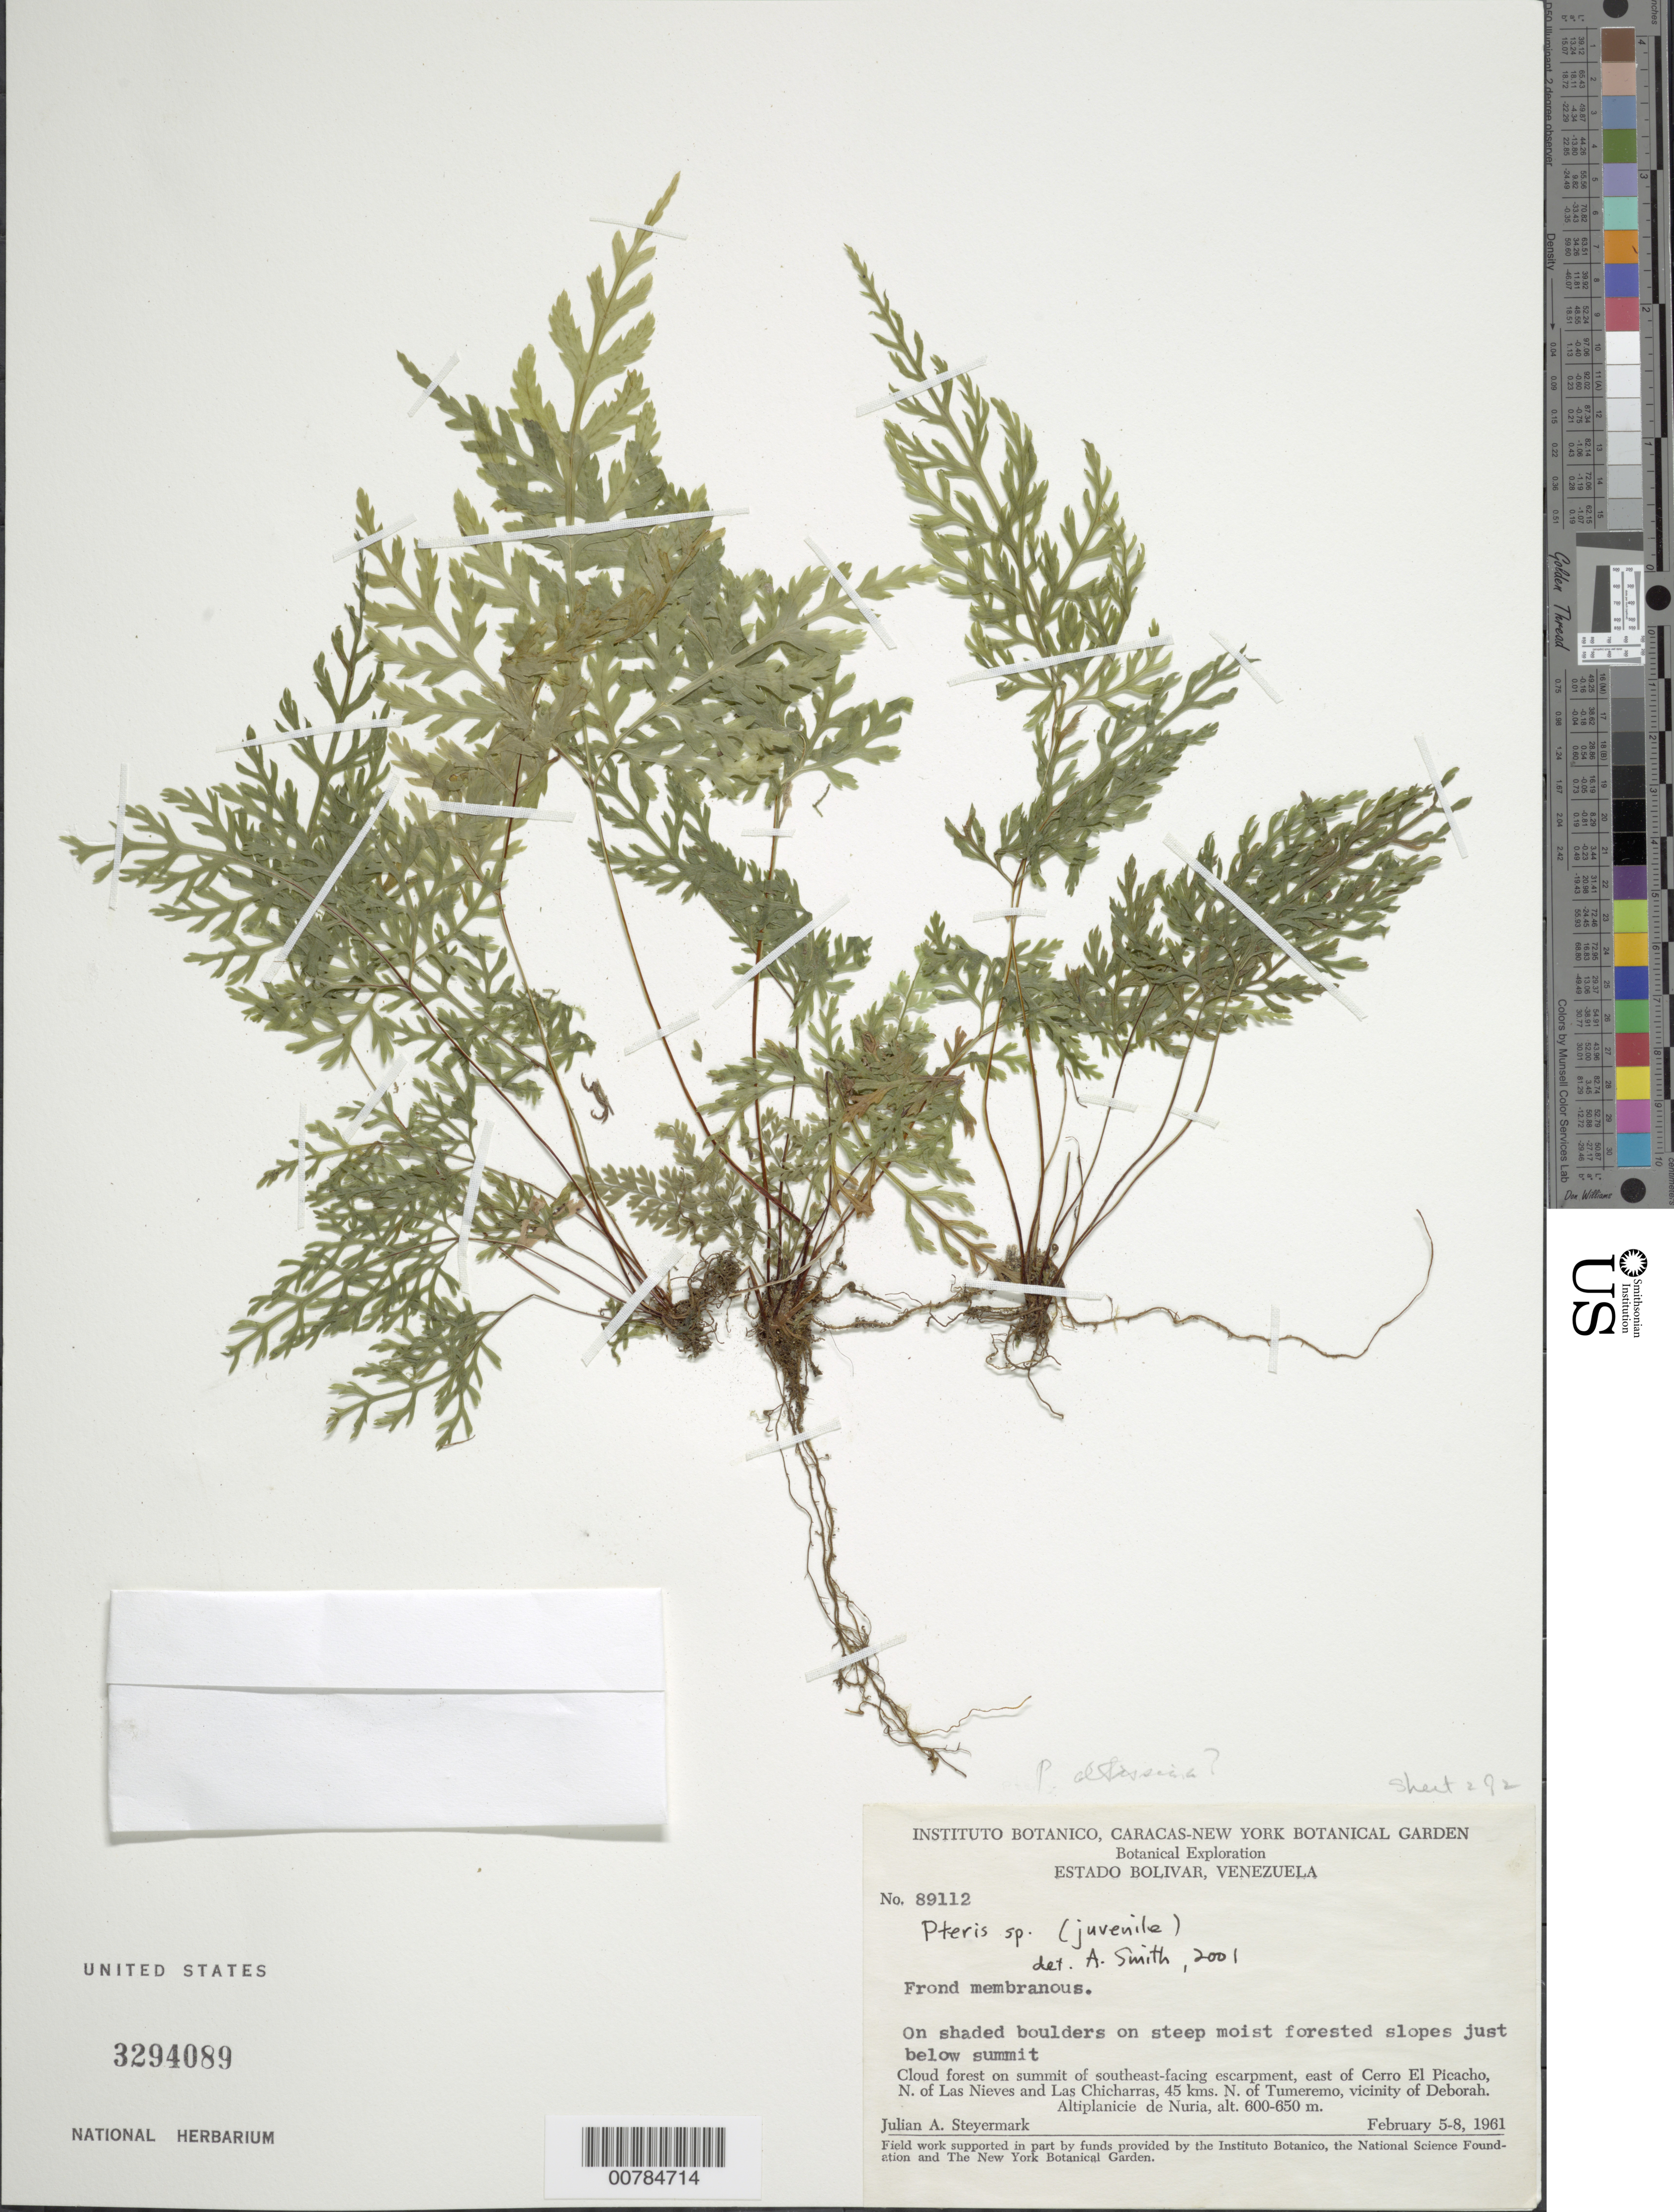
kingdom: Plantae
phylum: Tracheophyta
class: Polypodiopsida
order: Polypodiales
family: Pteridaceae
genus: Pteris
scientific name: Pteris altissima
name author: Poir.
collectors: J. Steyermark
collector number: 89112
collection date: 1961-02-05/1961-02-08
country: Venezuela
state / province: Bolivar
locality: East of Cerro El Picacho, N. of Las Nieves and Las Chicharras, 45 kms. N of Tumeremo, vicinity of Deborah. Altiplanicie de Nuria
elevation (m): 600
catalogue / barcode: US 3294089